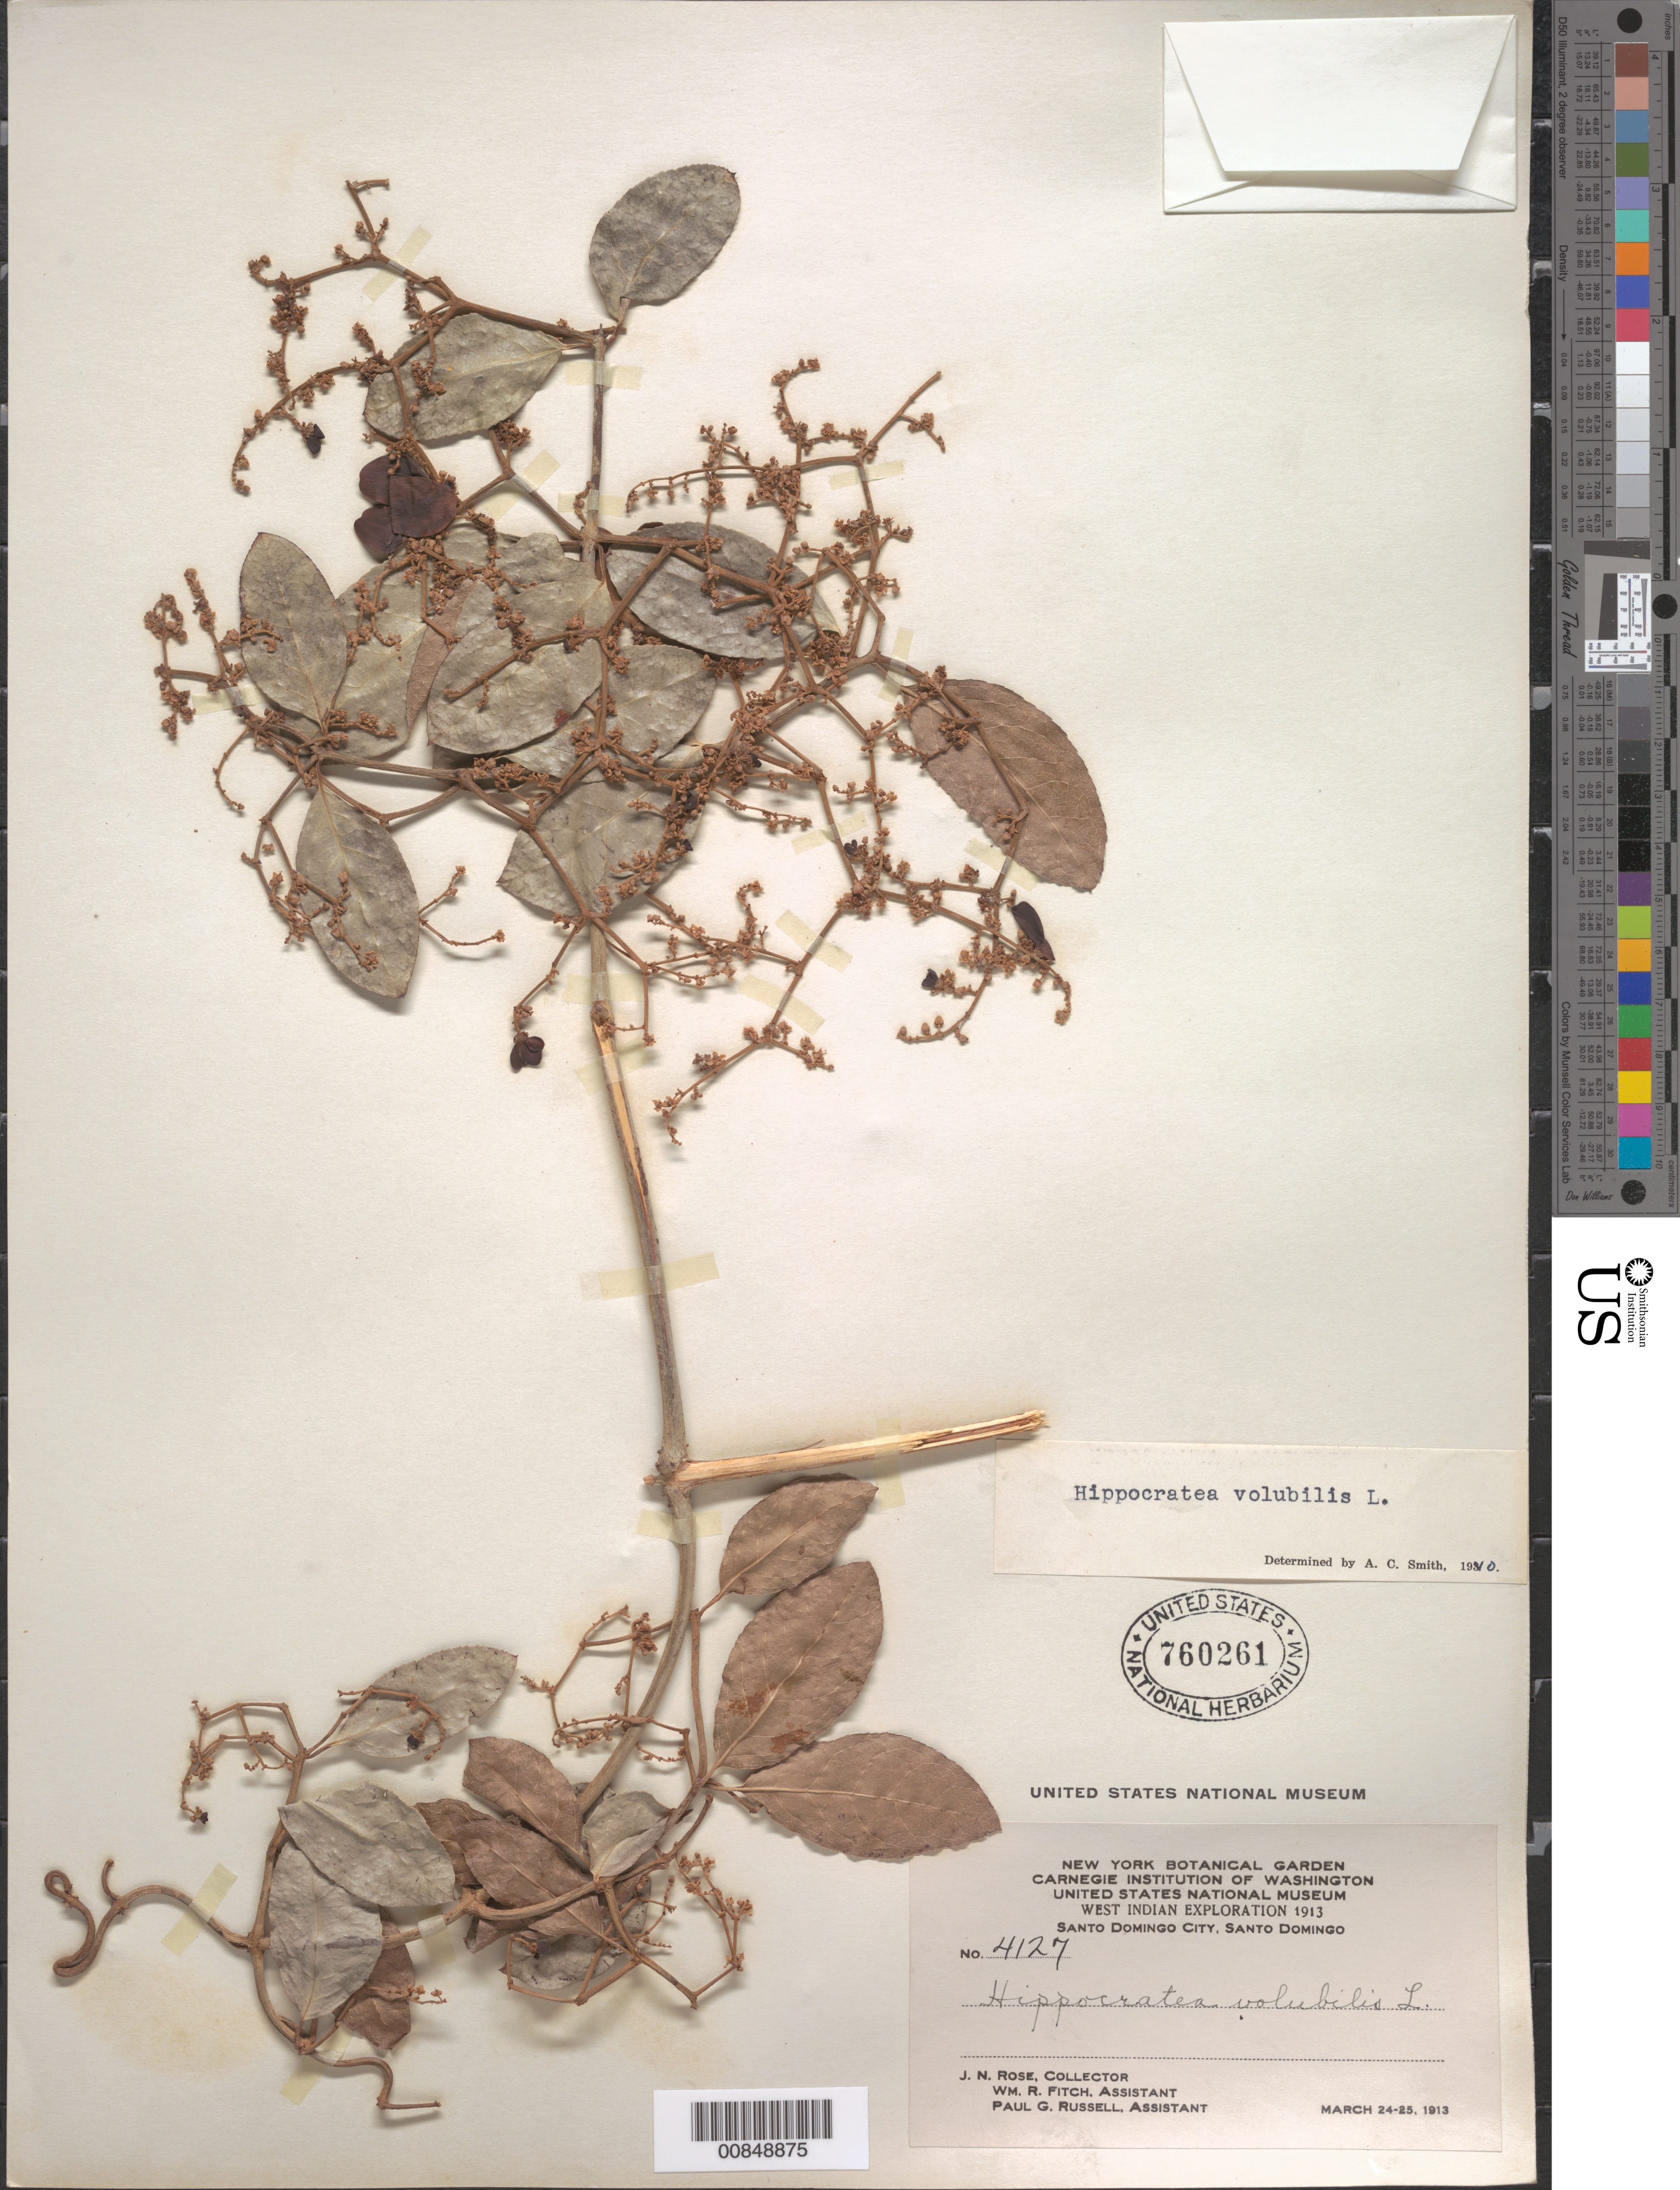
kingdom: Plantae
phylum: Tracheophyta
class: Magnoliopsida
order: Celastrales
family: Celastraceae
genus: Hippocratea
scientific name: Hippocratea volubilis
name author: L.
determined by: Smith, A. C.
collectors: J. N. Rose, W. R. Fitch & P. G. Russell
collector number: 4127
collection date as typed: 24 Mar 1913 to 25 Mar 1913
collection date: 1913-03-24/1913-03-25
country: Dominican Republic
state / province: Distrito Nacional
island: Hispaniola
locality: Santo Domingo City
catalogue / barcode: US 760261